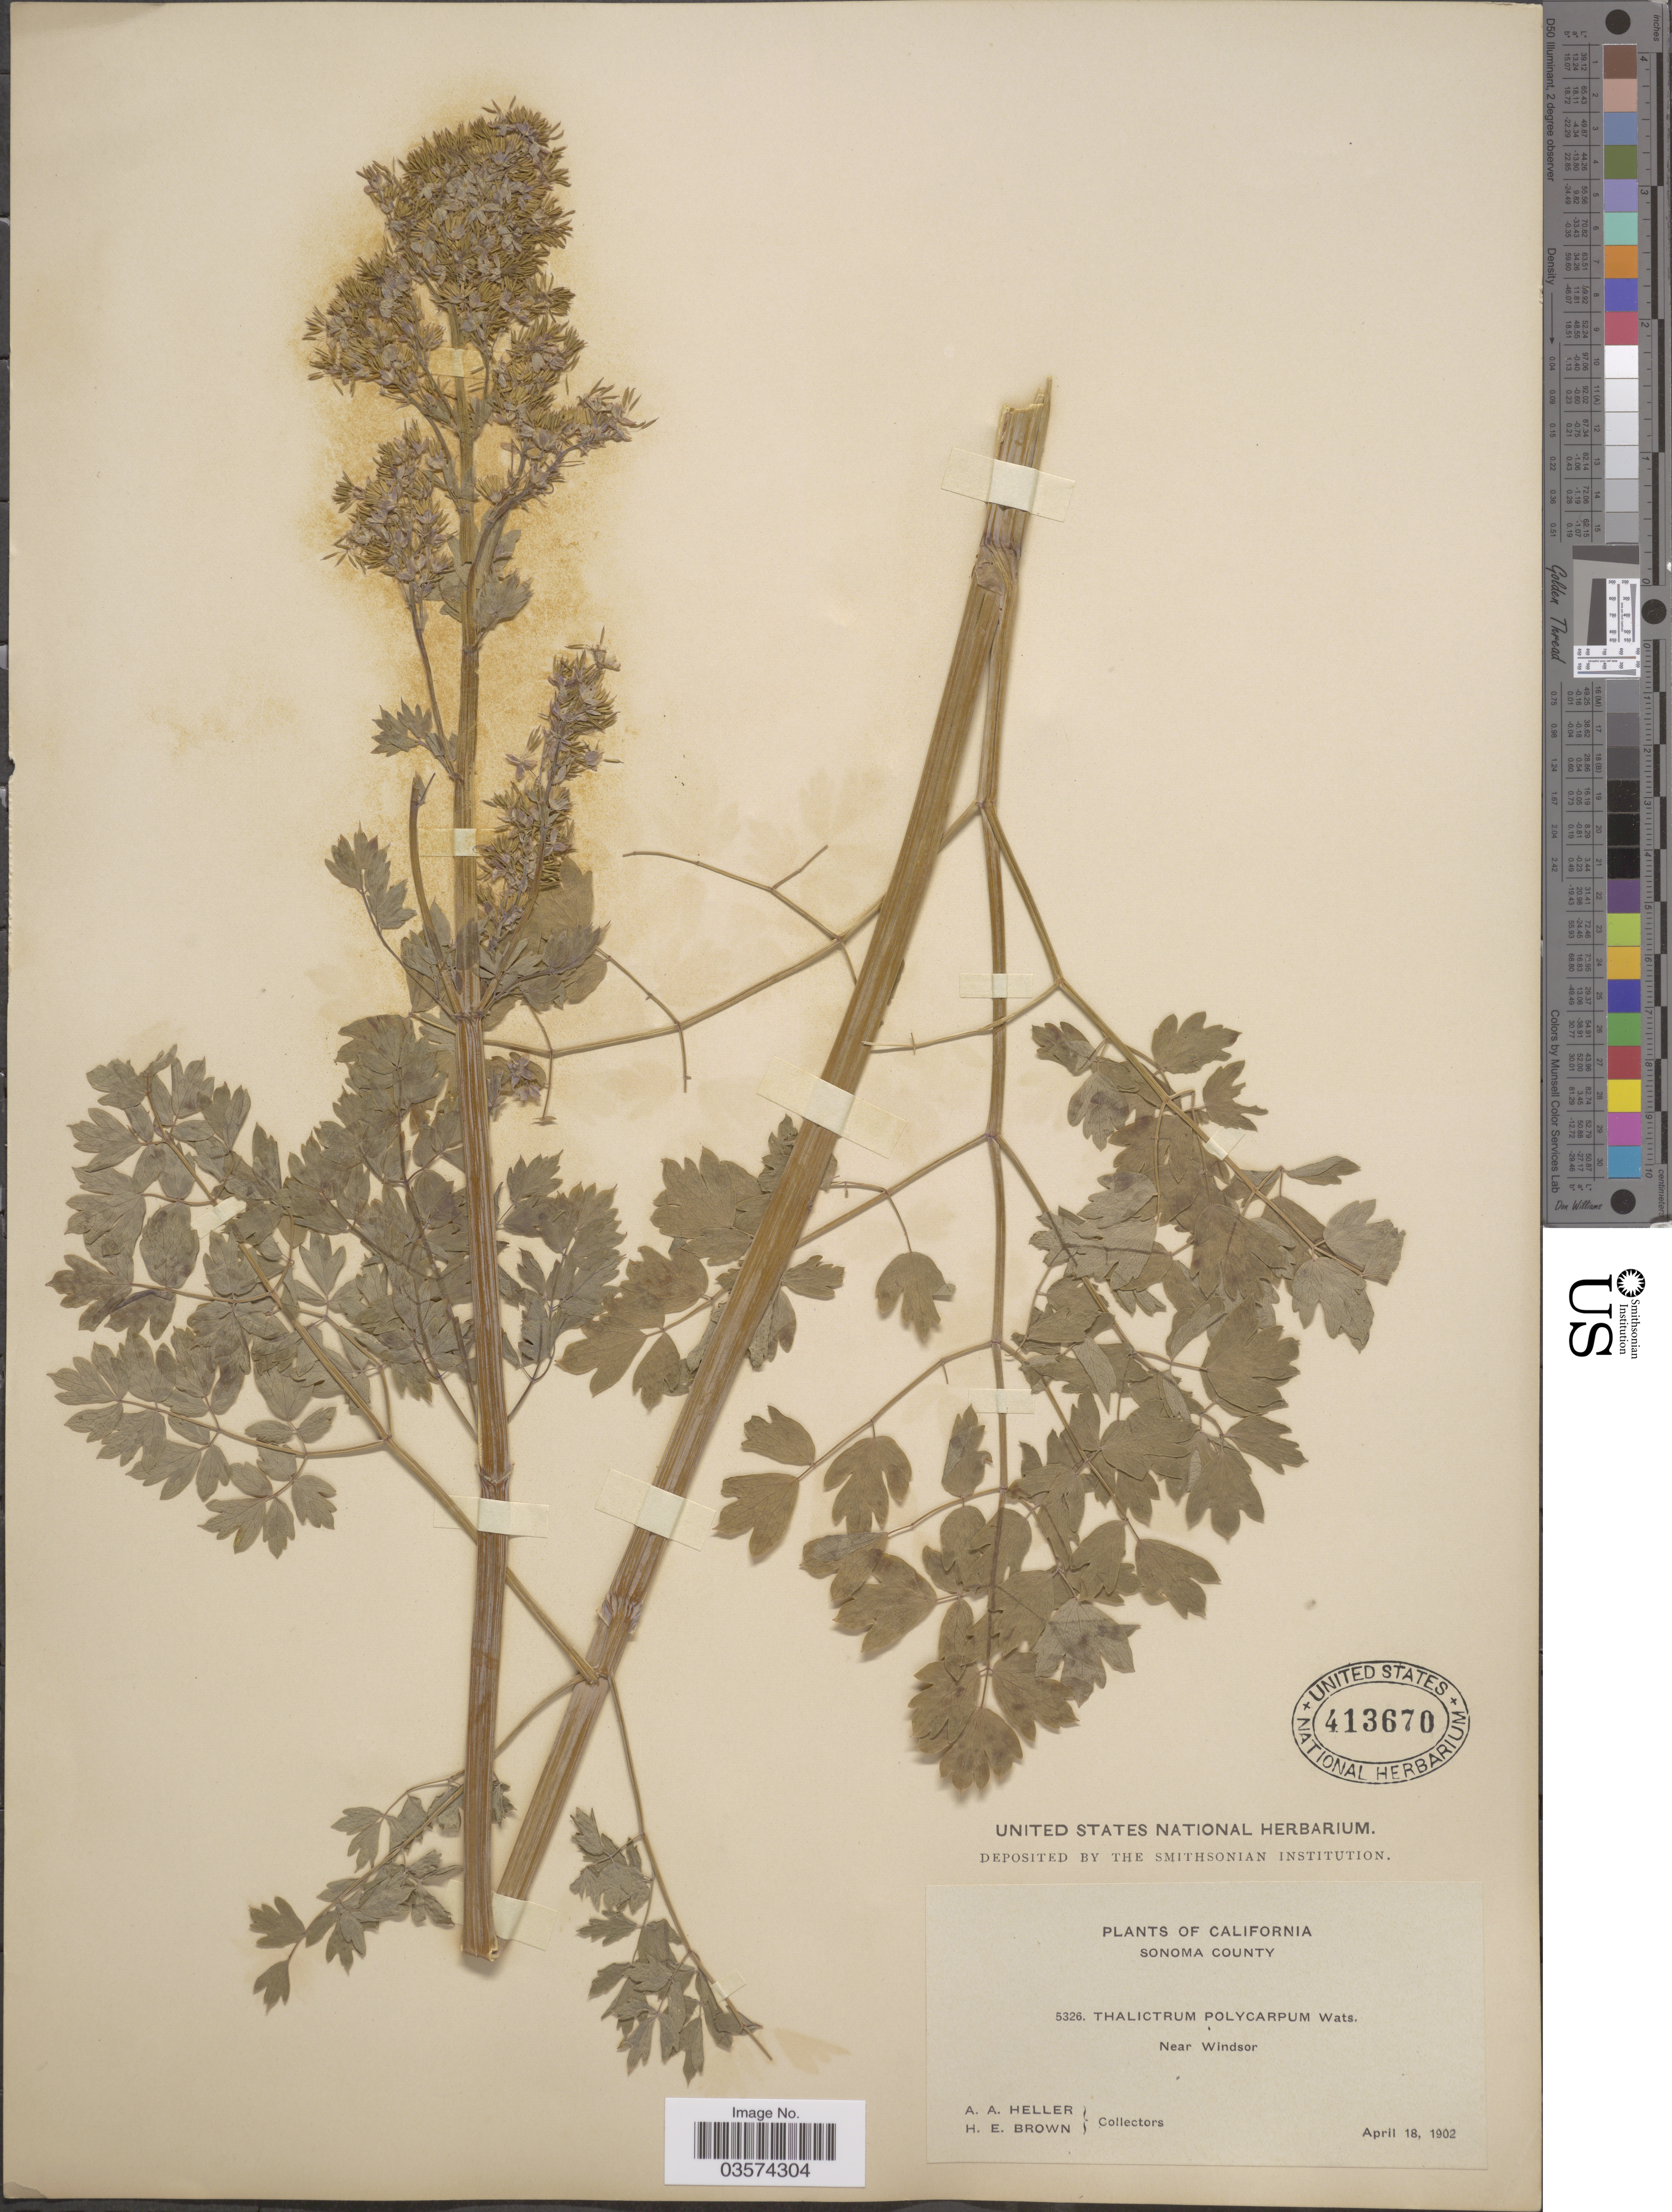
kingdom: Plantae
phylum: Tracheophyta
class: Magnoliopsida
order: Ranunculales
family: Ranunculaceae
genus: Thalictrum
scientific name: Thalictrum polycarpum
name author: (Torr.) S. Watson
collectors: A. A. Heller & H. E. Brown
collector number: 5326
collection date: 1902-04-18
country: United States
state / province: California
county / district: Sonoma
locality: Sonoma County. Near Windsor.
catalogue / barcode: US 413670